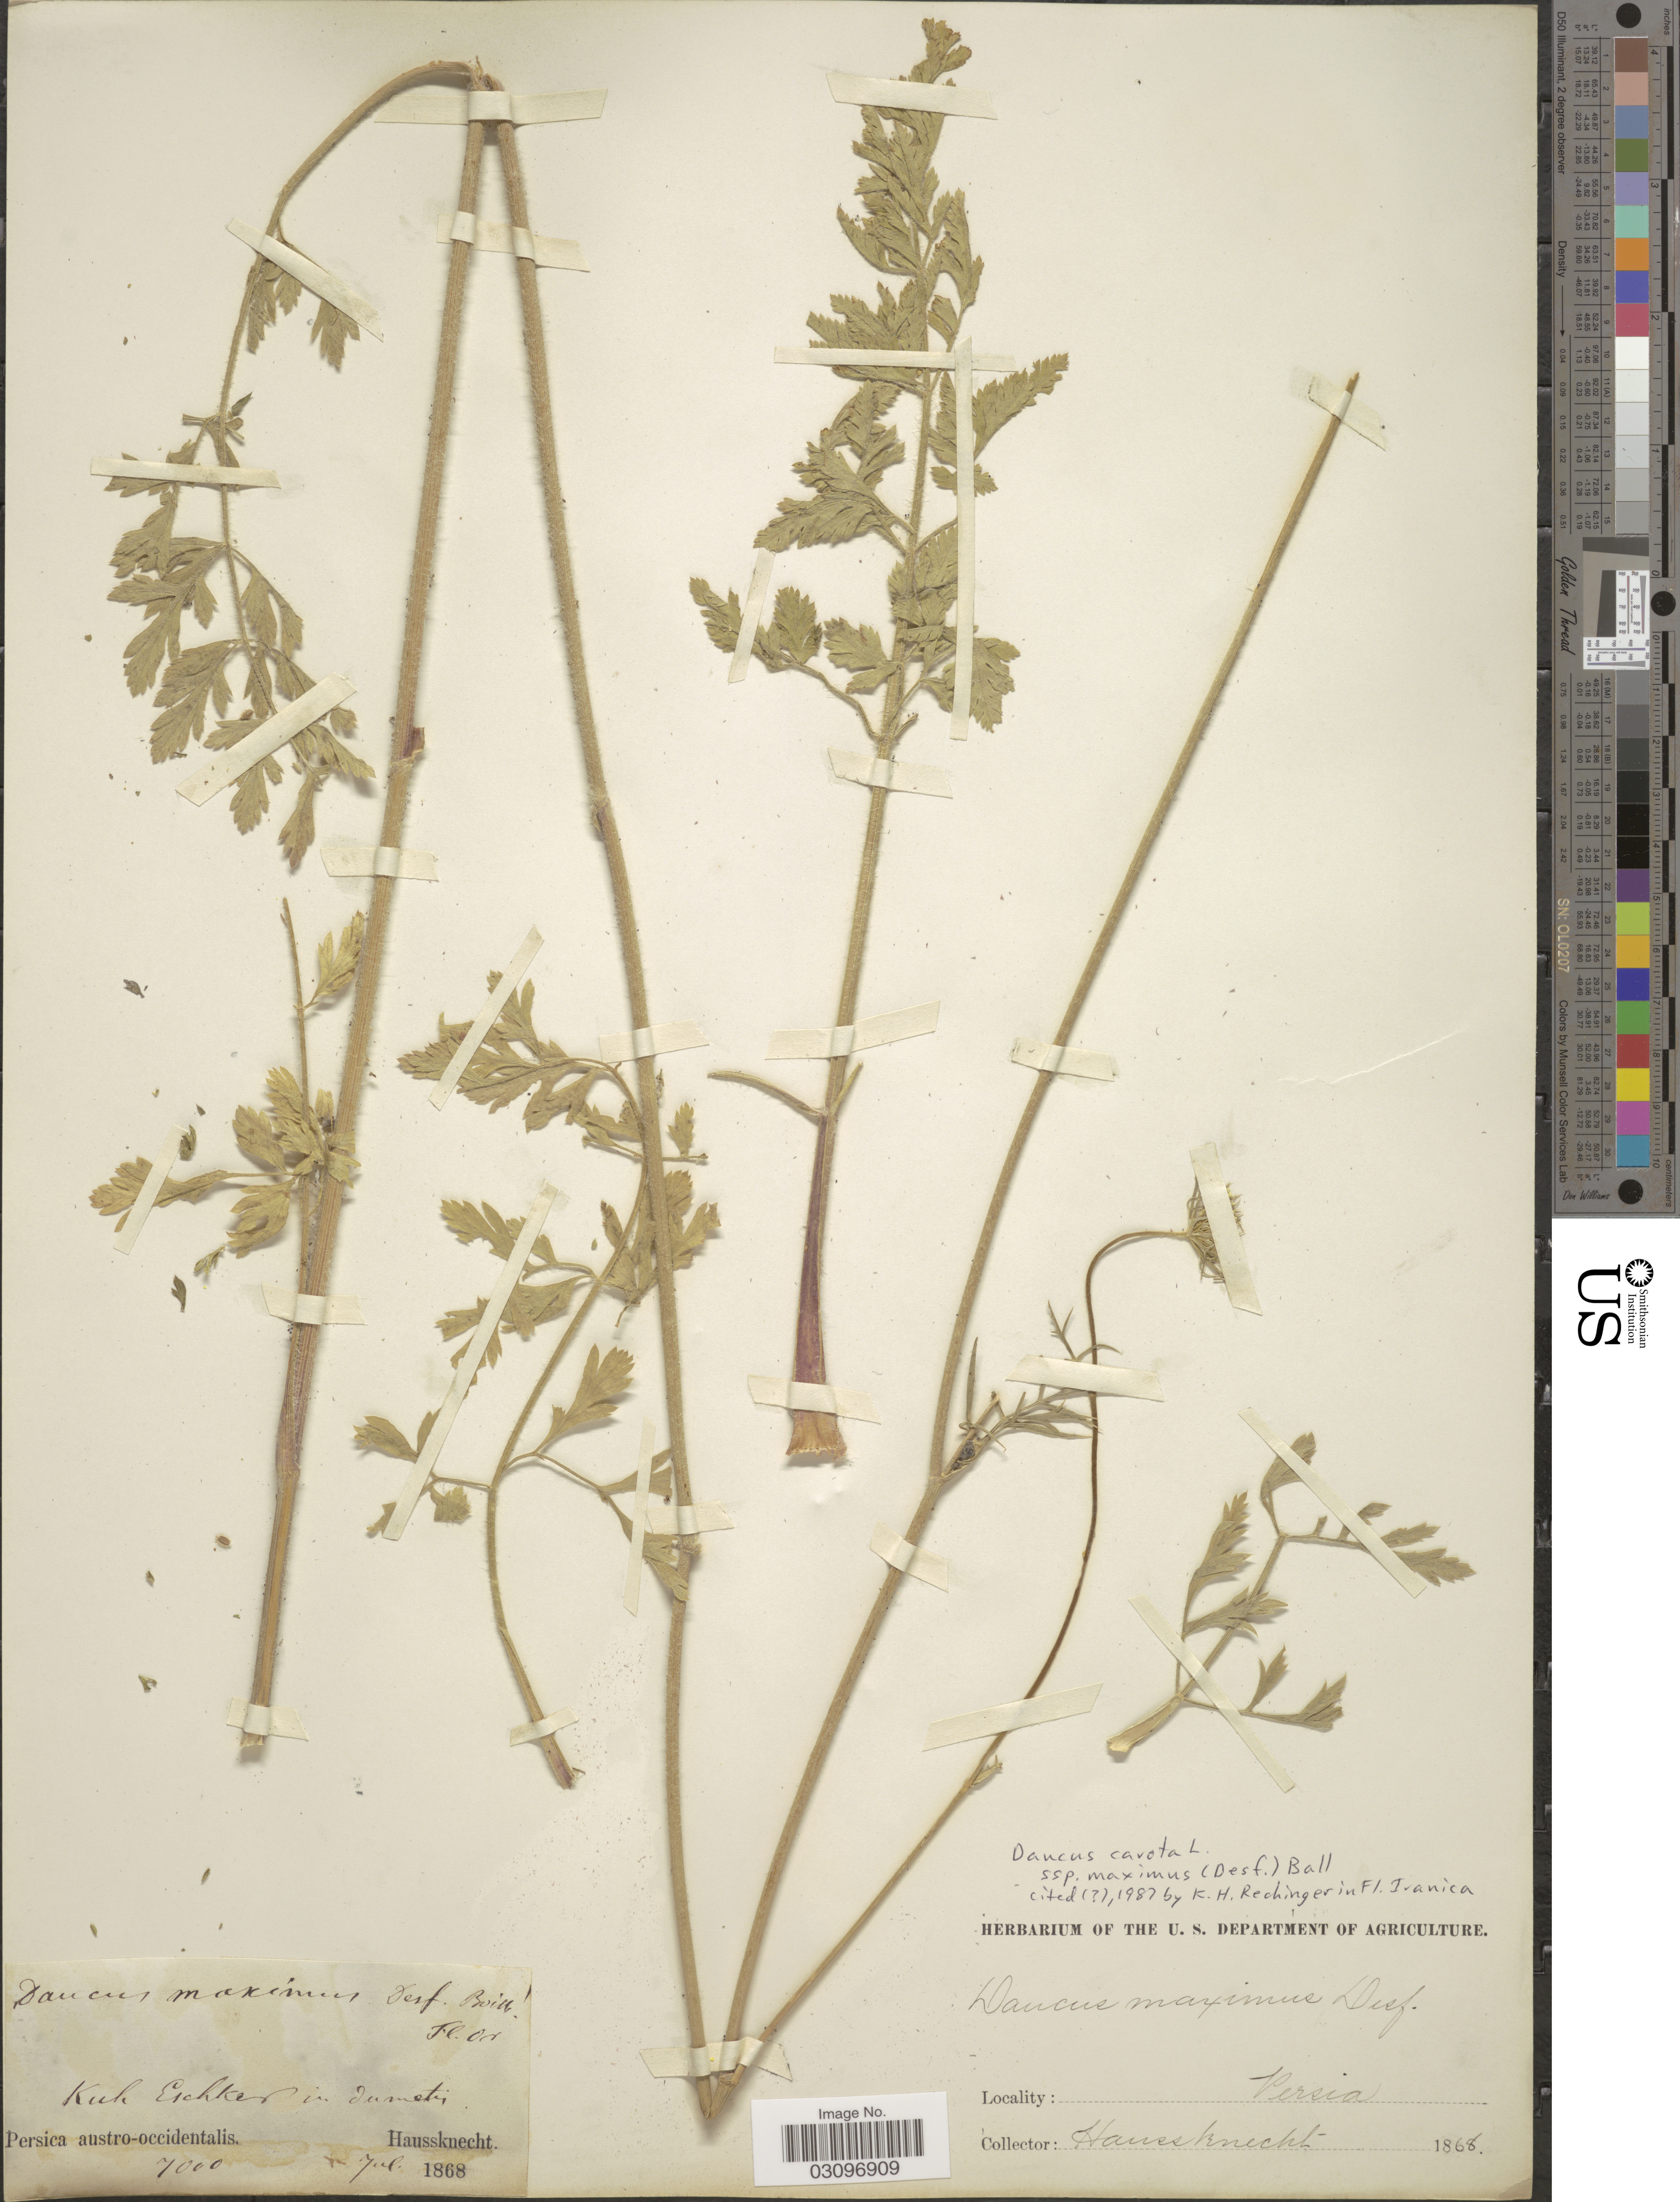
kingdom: Plantae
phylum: Tracheophyta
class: Magnoliopsida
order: Apiales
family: Apiaceae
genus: Daucus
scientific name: Daucus carota subsp. maximus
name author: (Desf.) Ball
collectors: Hausknecht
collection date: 1868-07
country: Iran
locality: Persica austro-occidentalis. Kuh Eschker in dumetis.